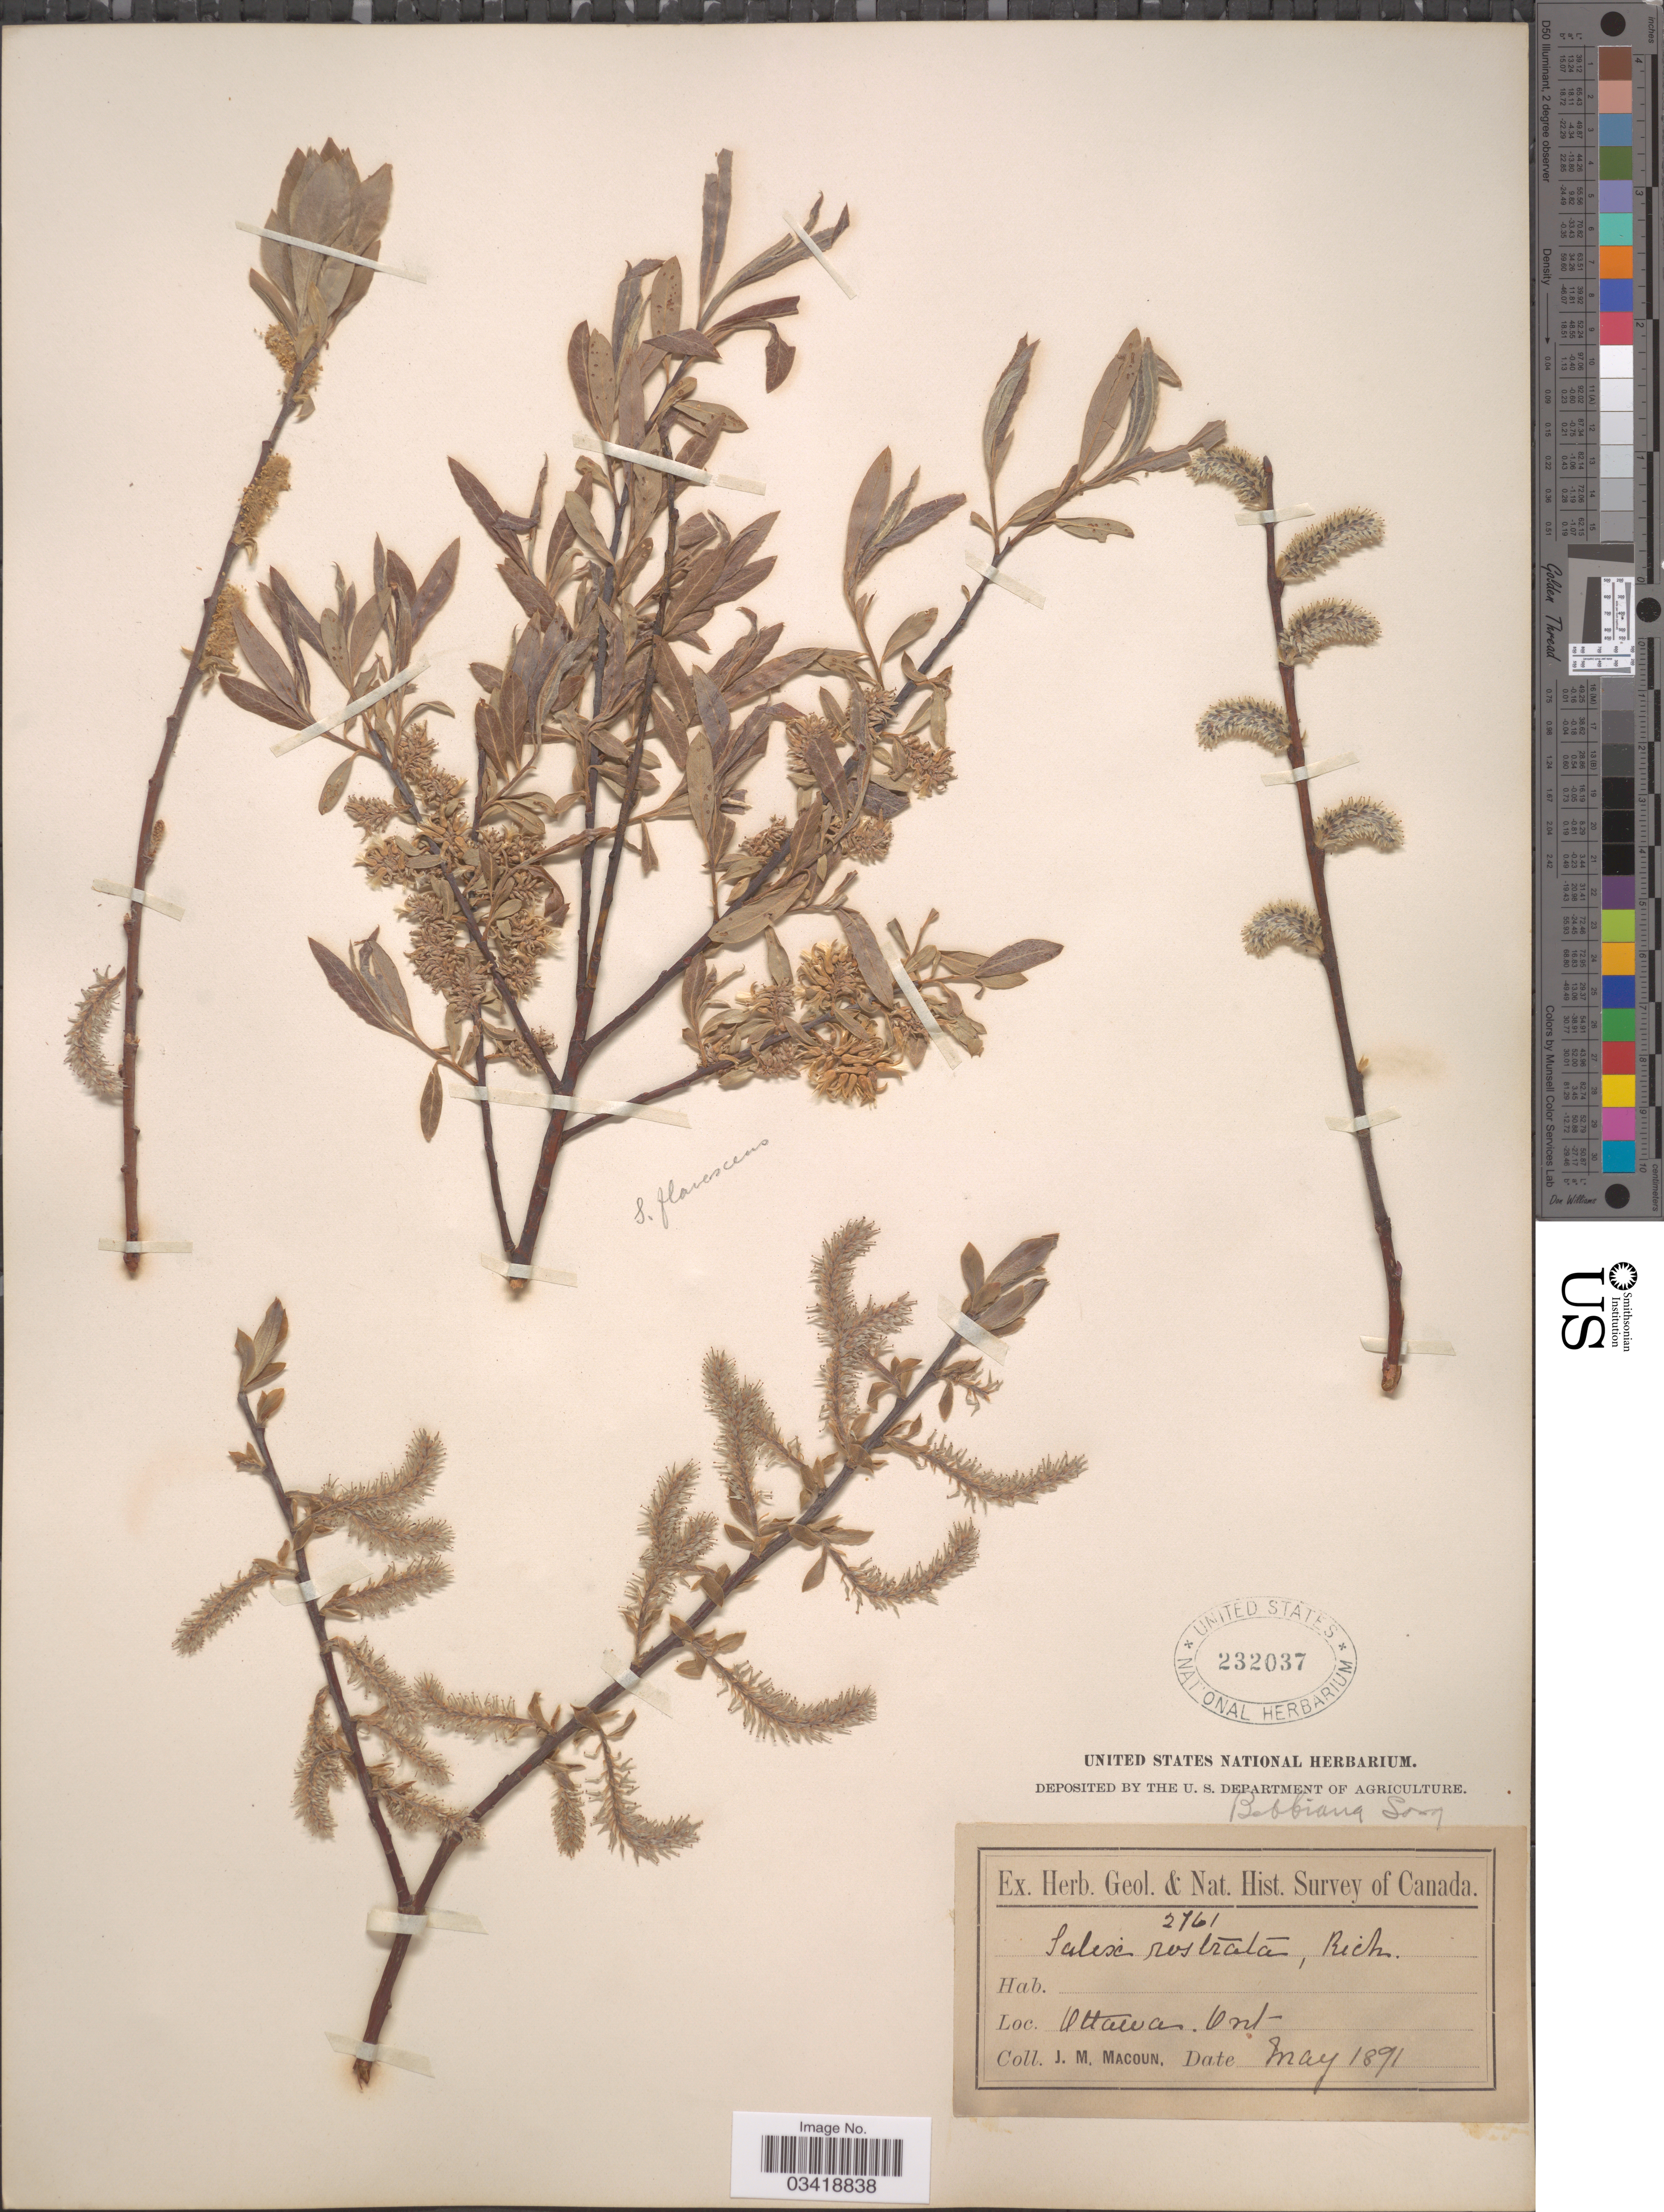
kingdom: Plantae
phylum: Tracheophyta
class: Magnoliopsida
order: Malpighiales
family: Salicaceae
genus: Salix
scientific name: Salix bebbiana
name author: Sarg.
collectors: J. M. Macoun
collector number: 2761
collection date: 1891-05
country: Canada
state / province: Ontario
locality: Ottawa.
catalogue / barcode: US 232037